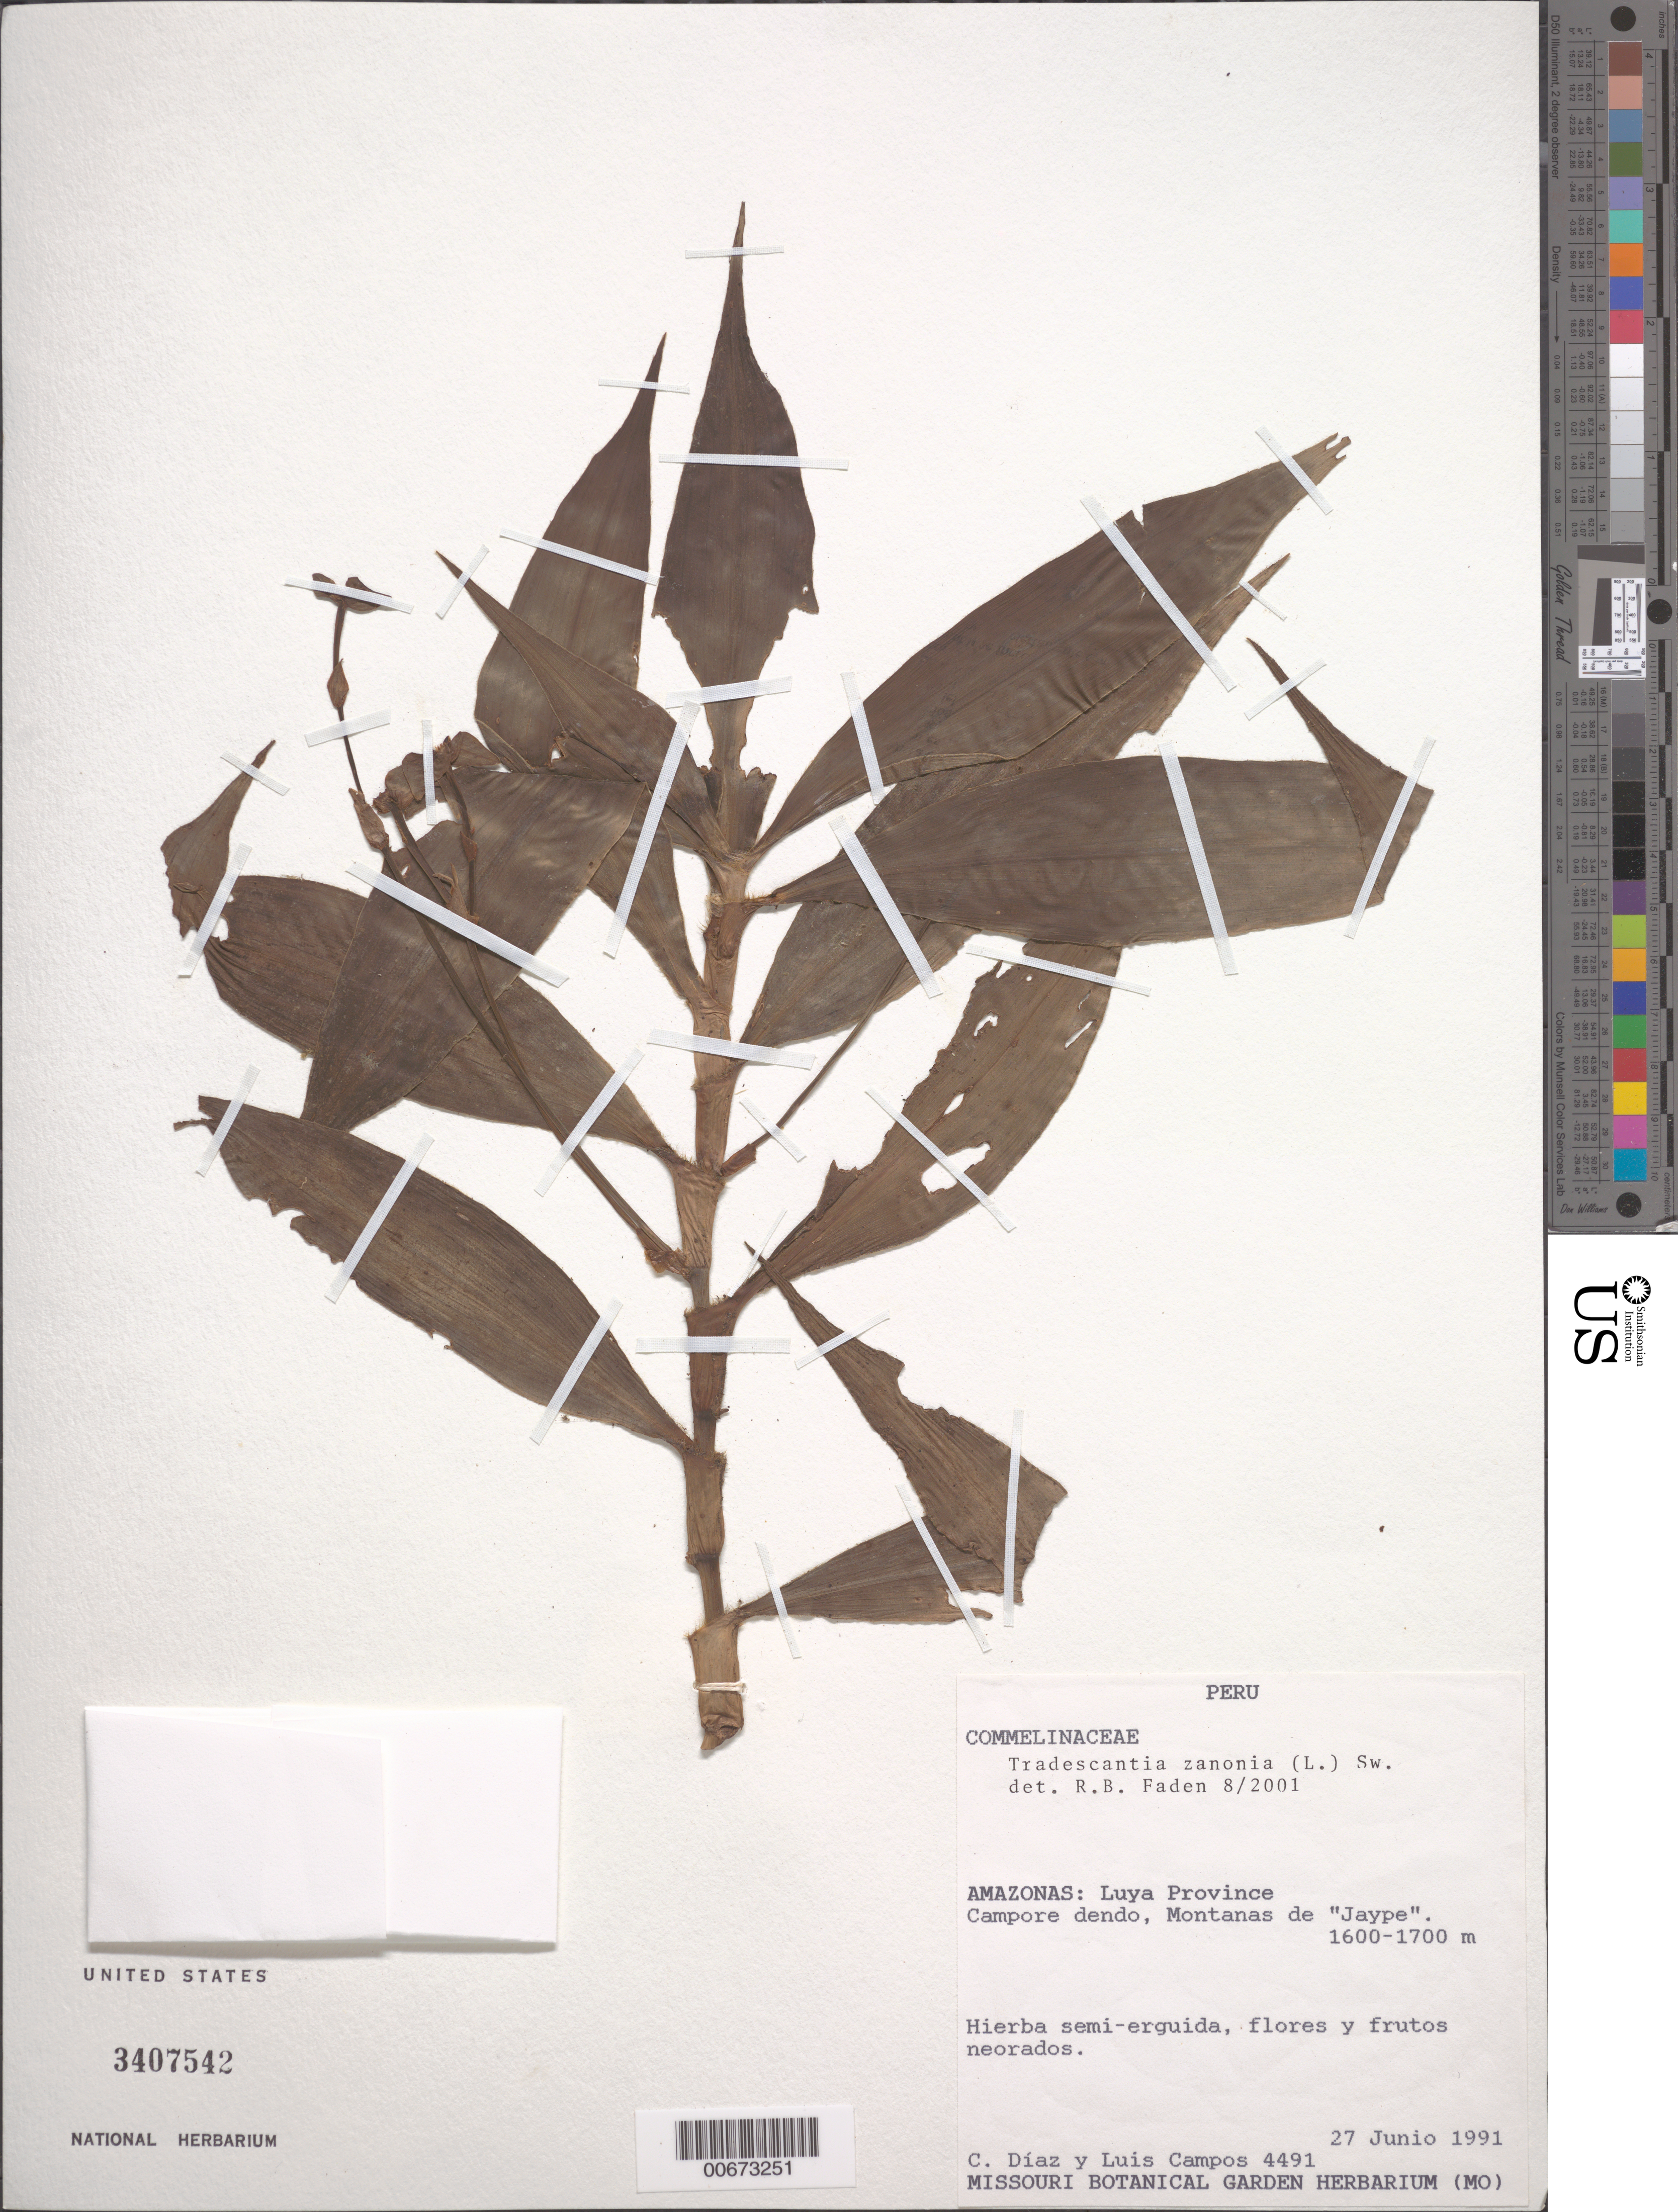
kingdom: Plantae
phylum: Tracheophyta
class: Liliopsida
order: Commelinales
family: Commelinaceae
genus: Tradescantia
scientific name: Tradescantia zanonia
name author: (L.) Sw.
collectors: C. Díaz & L. Campos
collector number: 4491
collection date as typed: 27 Jun 1991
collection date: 1991-06-27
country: Peru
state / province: Amazonas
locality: Luya, Campo Redondo, Montañas de Jaype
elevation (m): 1600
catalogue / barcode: US 3407542